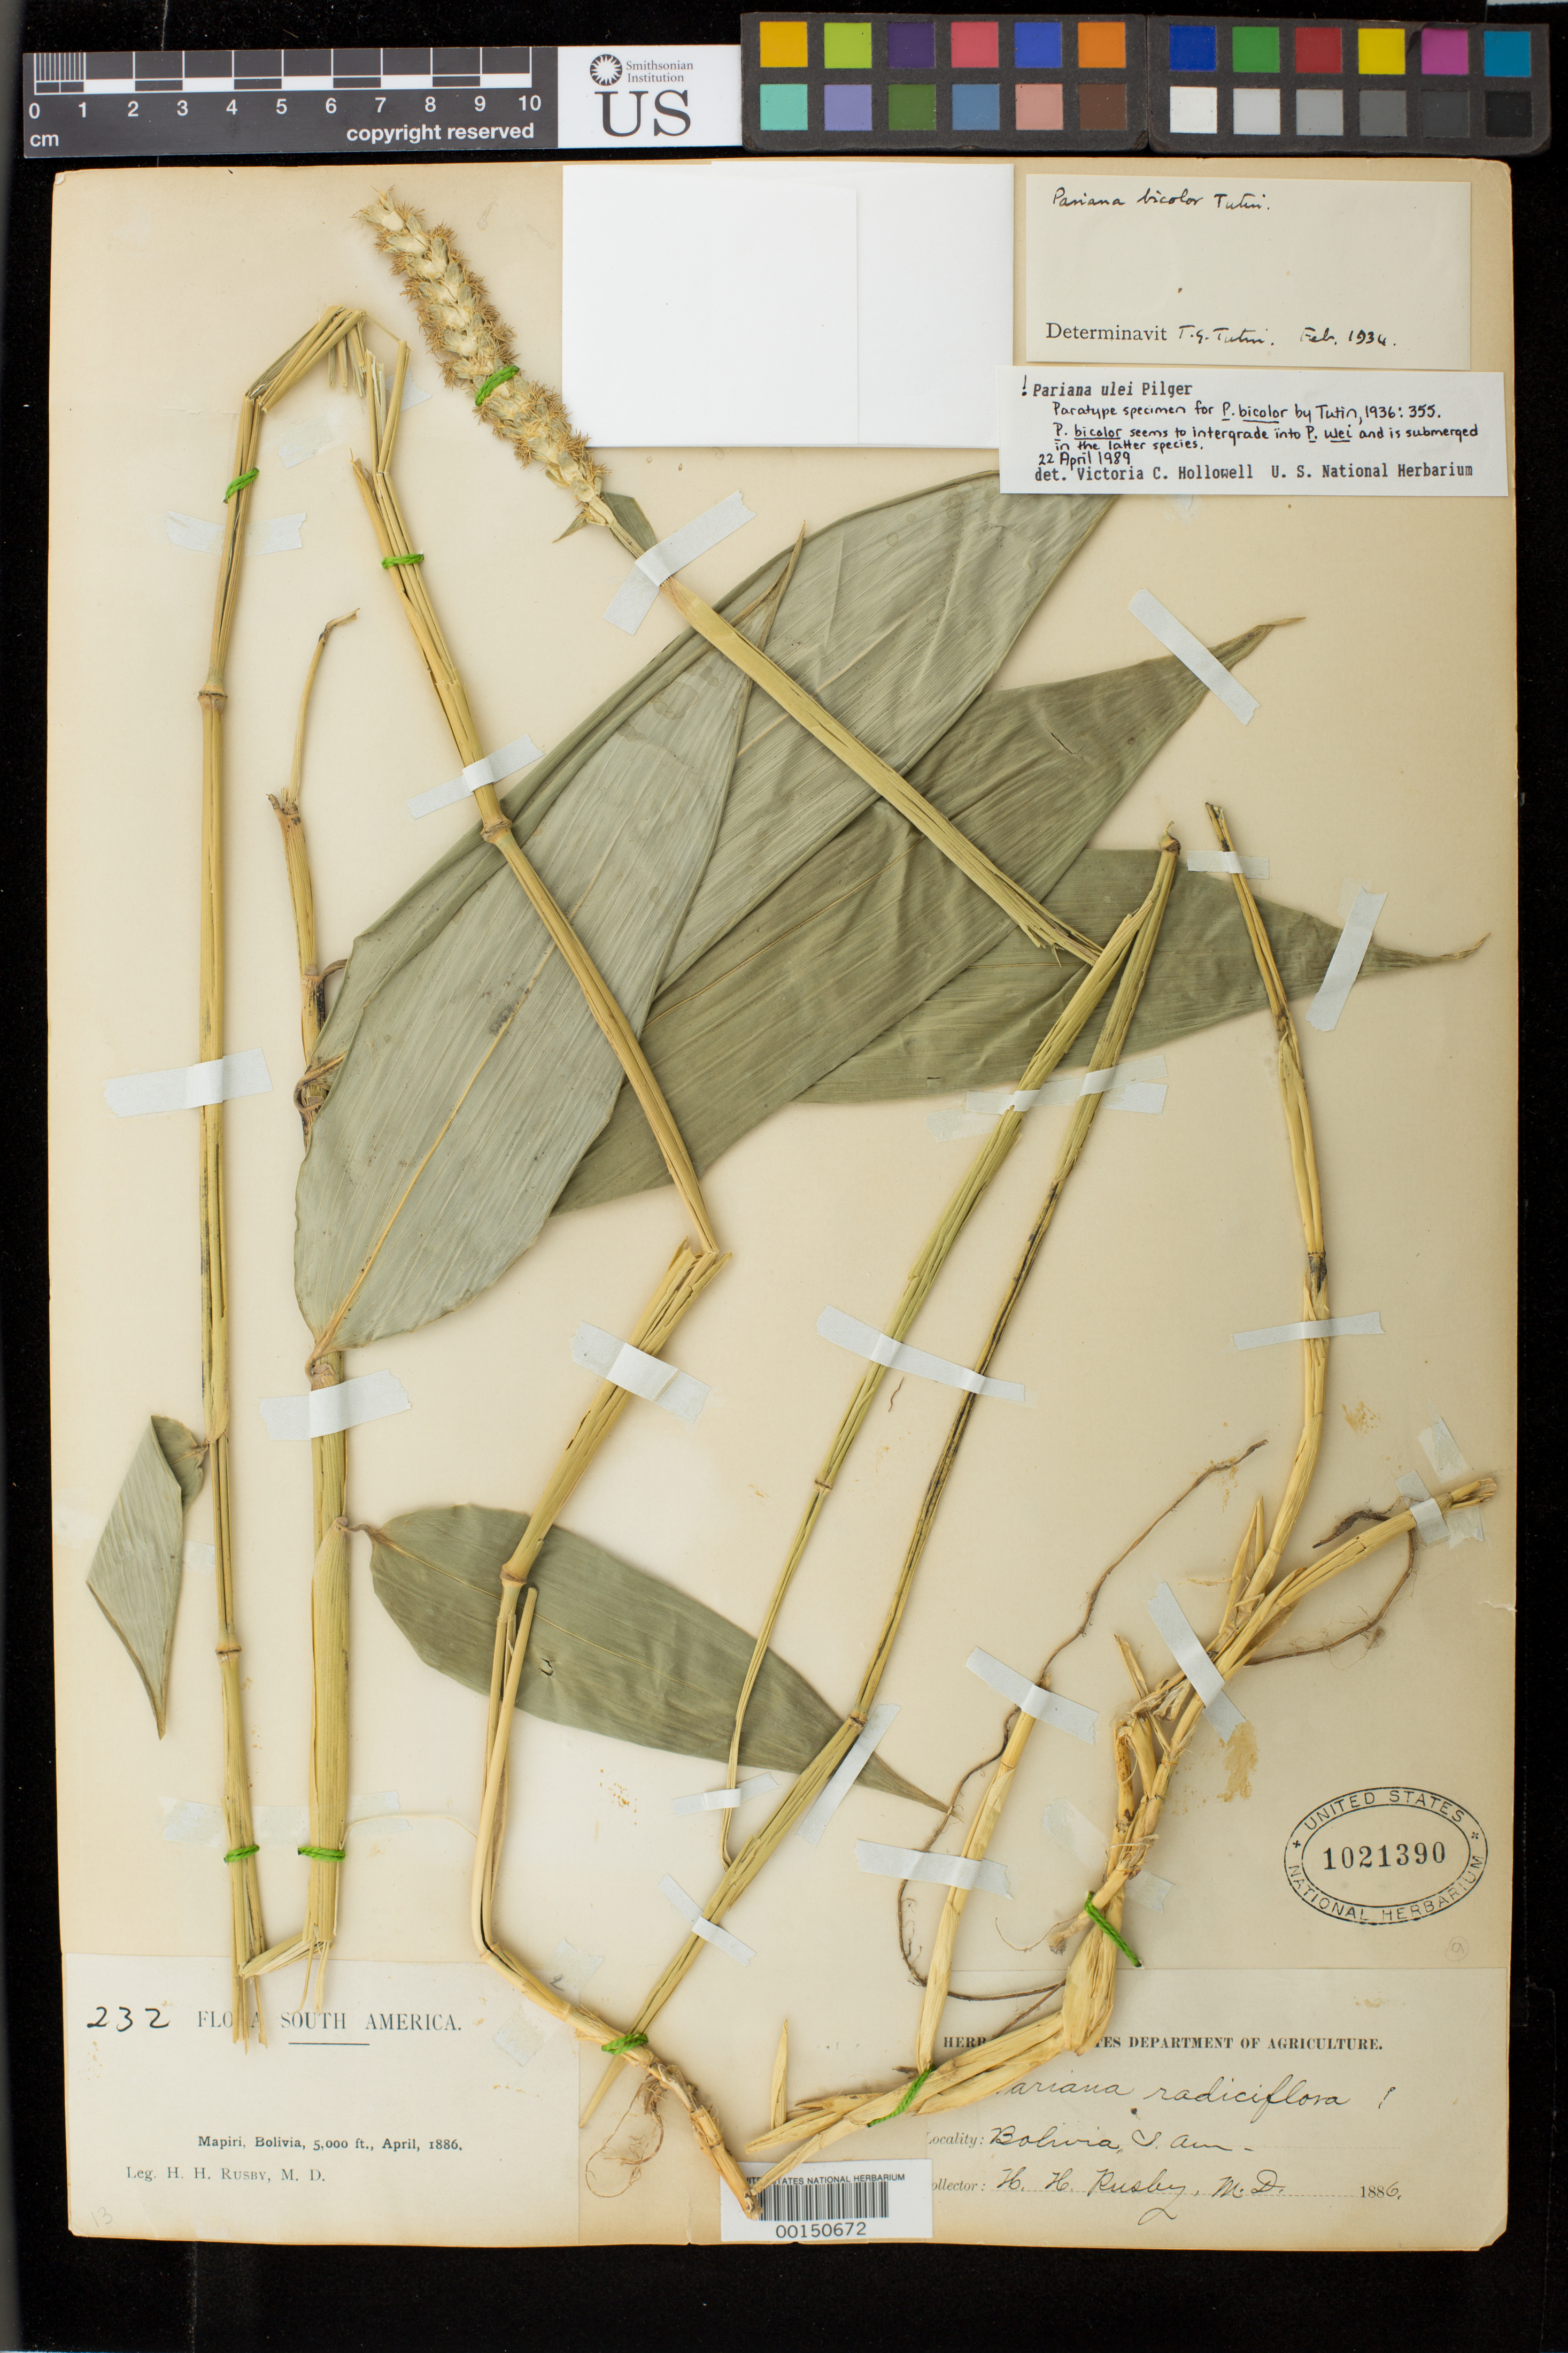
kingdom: Plantae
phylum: Tracheophyta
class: Liliopsida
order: Poales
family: Poaceae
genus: Pariana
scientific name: Pariana ulei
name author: Pilg.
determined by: Hollowell, V. C., (USCH)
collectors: H. H. Rusby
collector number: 232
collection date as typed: April, 1886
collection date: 1886-04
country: Bolivia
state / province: La Páz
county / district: Larecaja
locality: Mapiri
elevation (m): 1524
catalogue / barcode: US 1021390